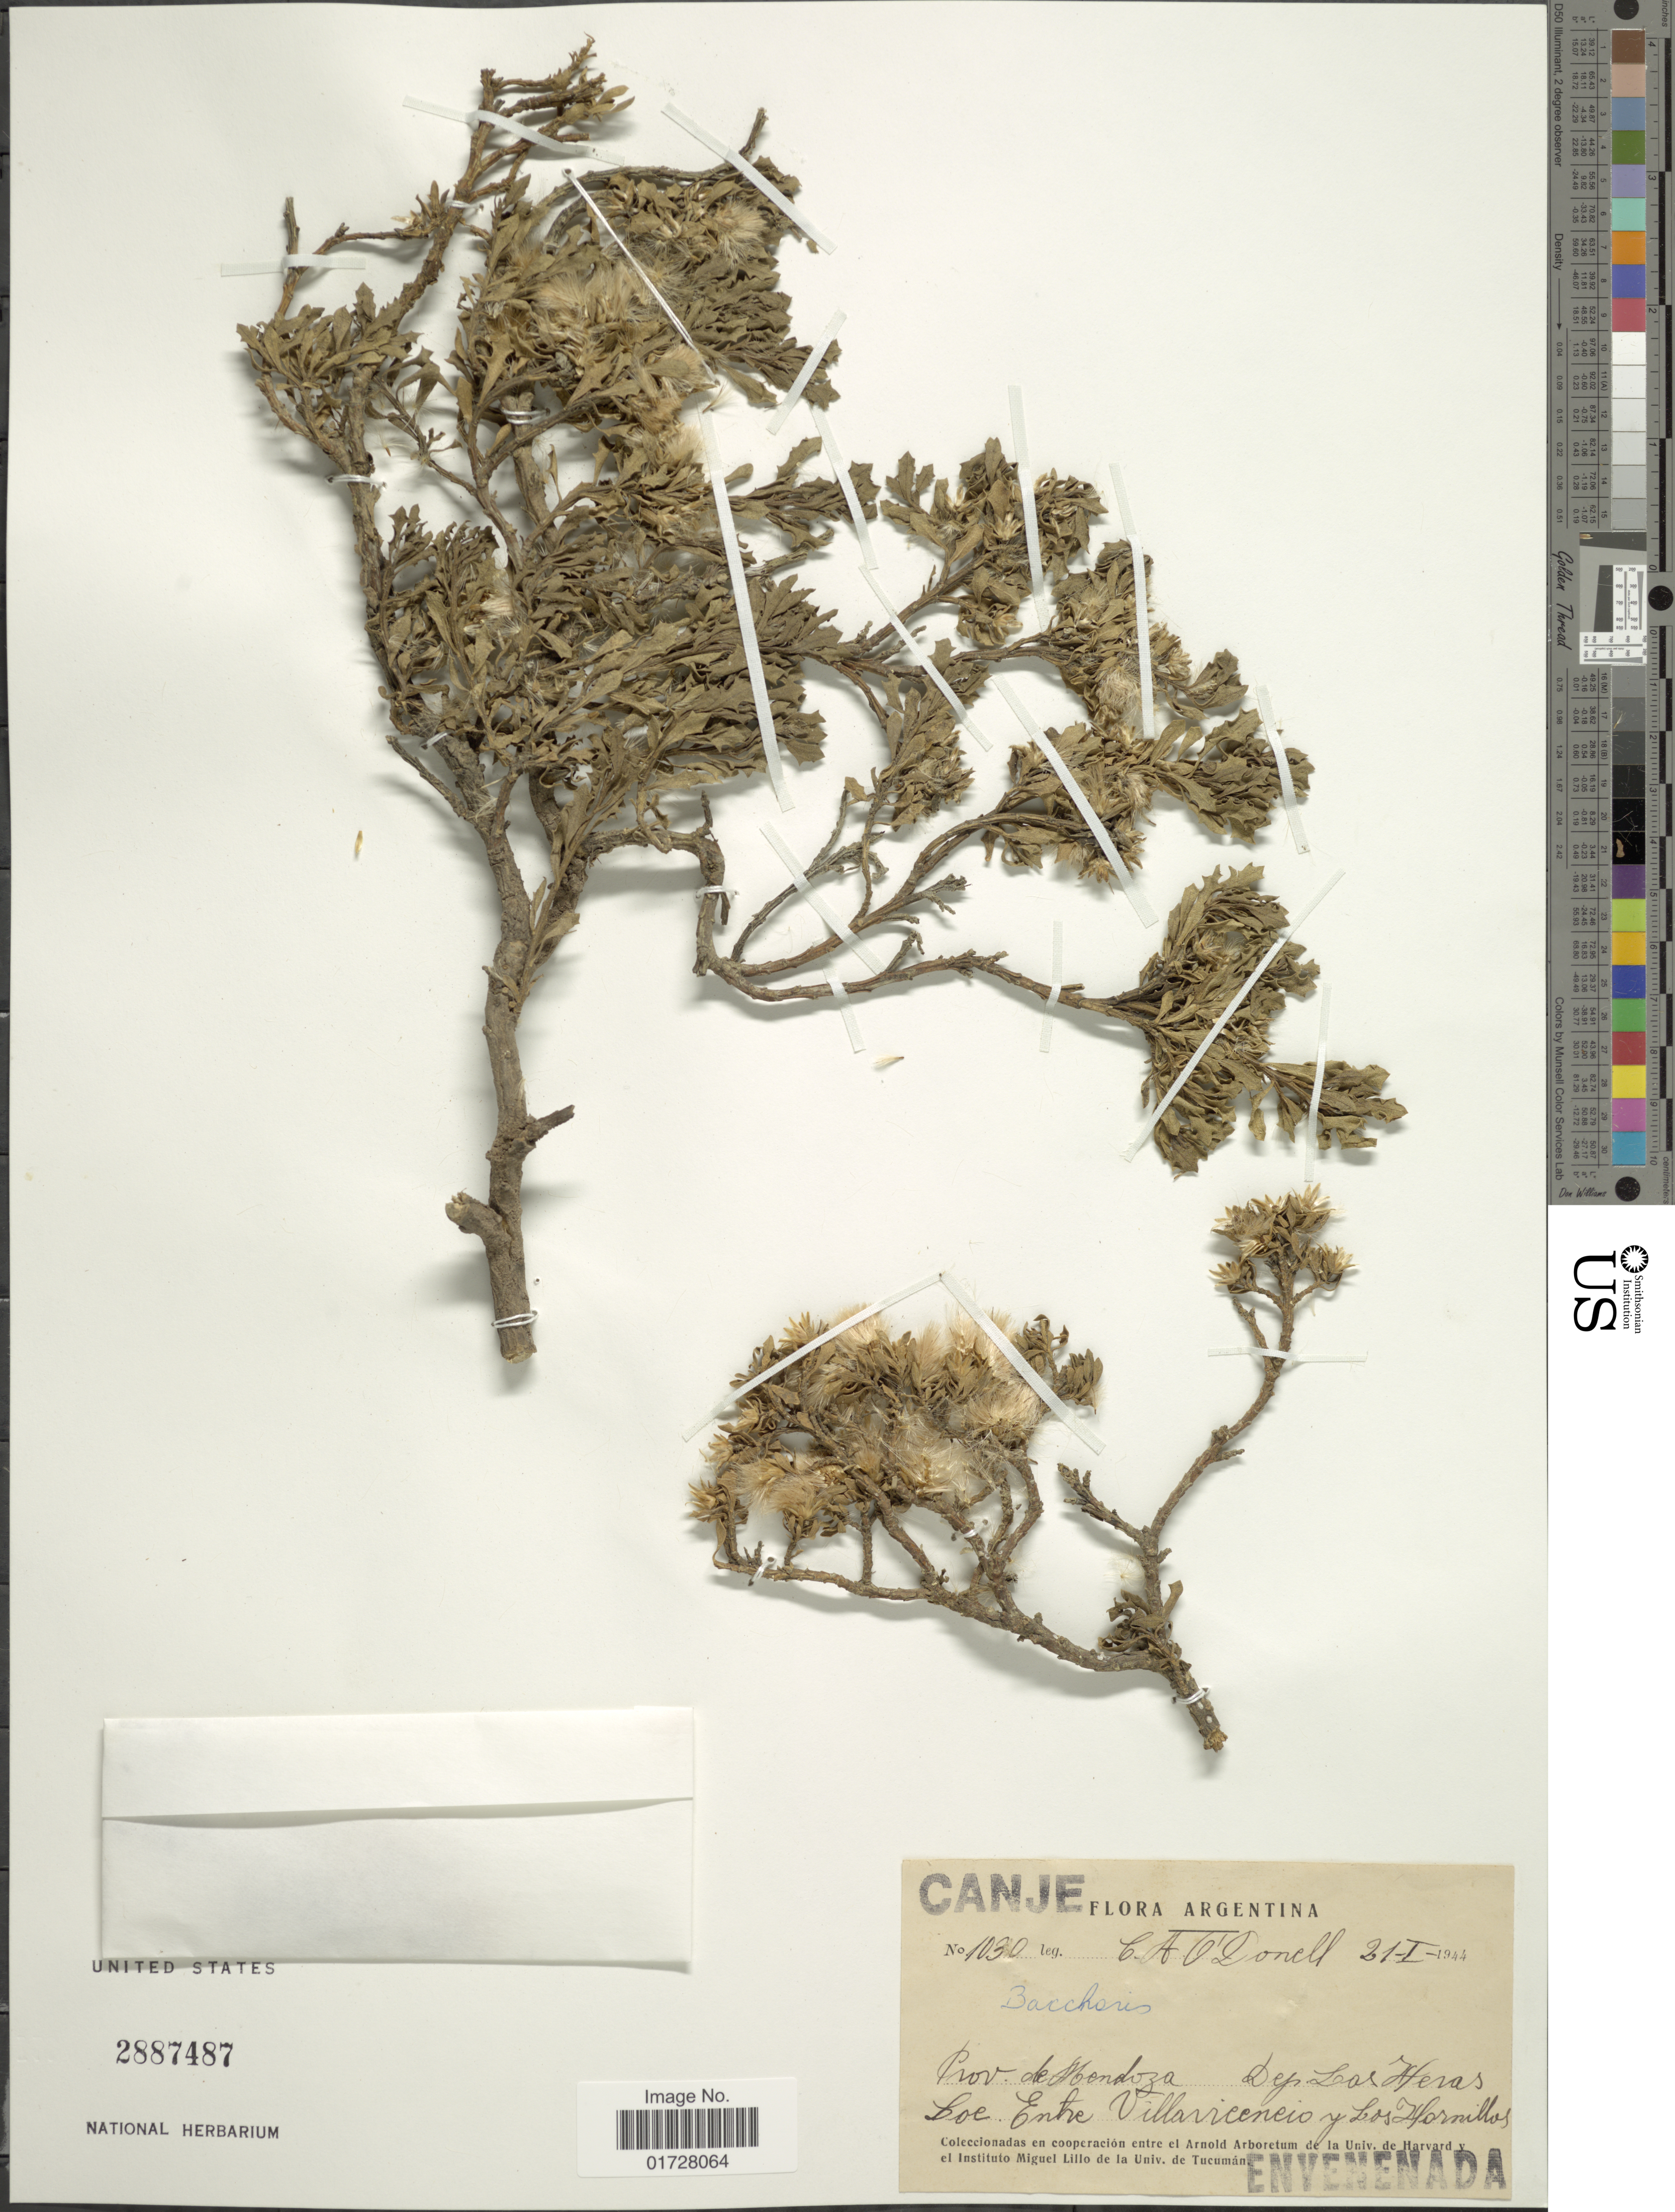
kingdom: Plantae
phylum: Tracheophyta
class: Magnoliopsida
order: Asterales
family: Asteraceae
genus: Baccharis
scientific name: Baccharis sp.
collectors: C. A. O'Donell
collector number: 1030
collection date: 1944-01-31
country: Argentina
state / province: Mendoza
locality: Dep. Las Heras, entre Villarricencio y Los Hornillos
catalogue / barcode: US 2887487